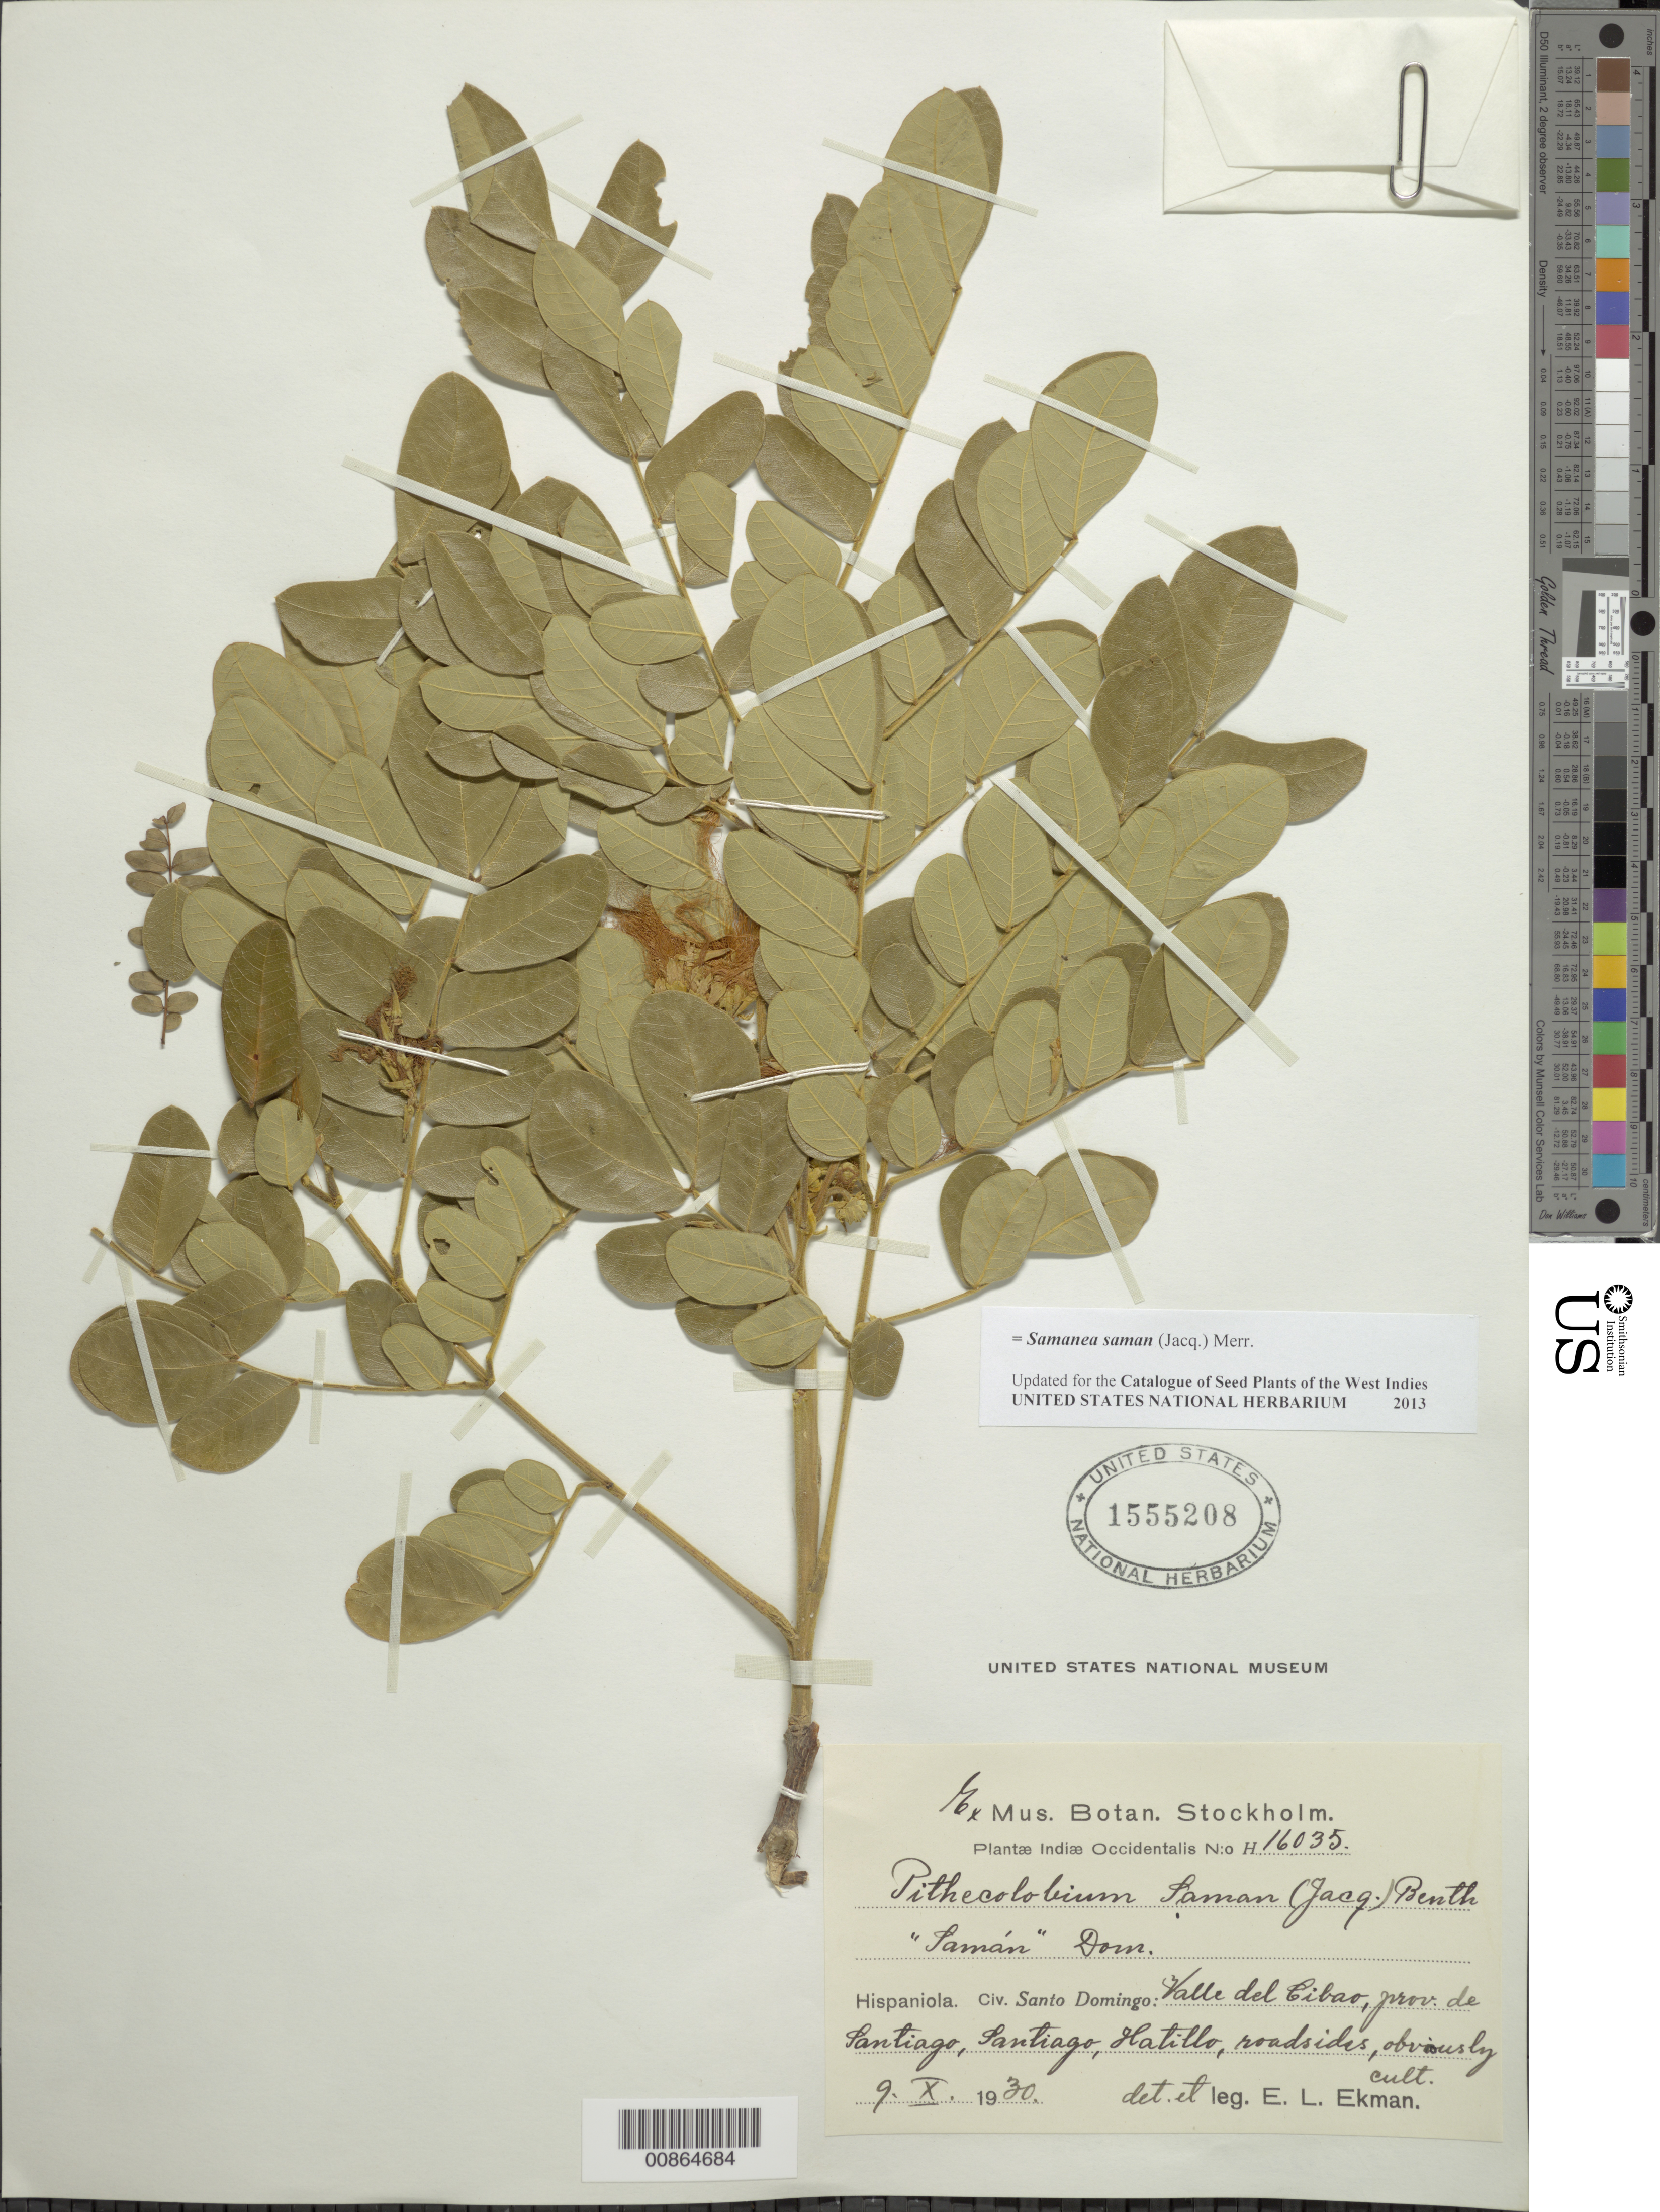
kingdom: Plantae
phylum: Tracheophyta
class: Magnoliopsida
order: Fabales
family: Fabaceae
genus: Samanea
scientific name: Samanea saman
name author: (Jacq.) Merr.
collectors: E. L. Ekman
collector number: H 16035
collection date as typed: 09 Oct 1930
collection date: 1930-10-09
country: Dominican Republic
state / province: Santiago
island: Hispaniola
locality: Valle del Cibao, Santiago, Hatilllo.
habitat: Roadsides.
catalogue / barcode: US 1555208